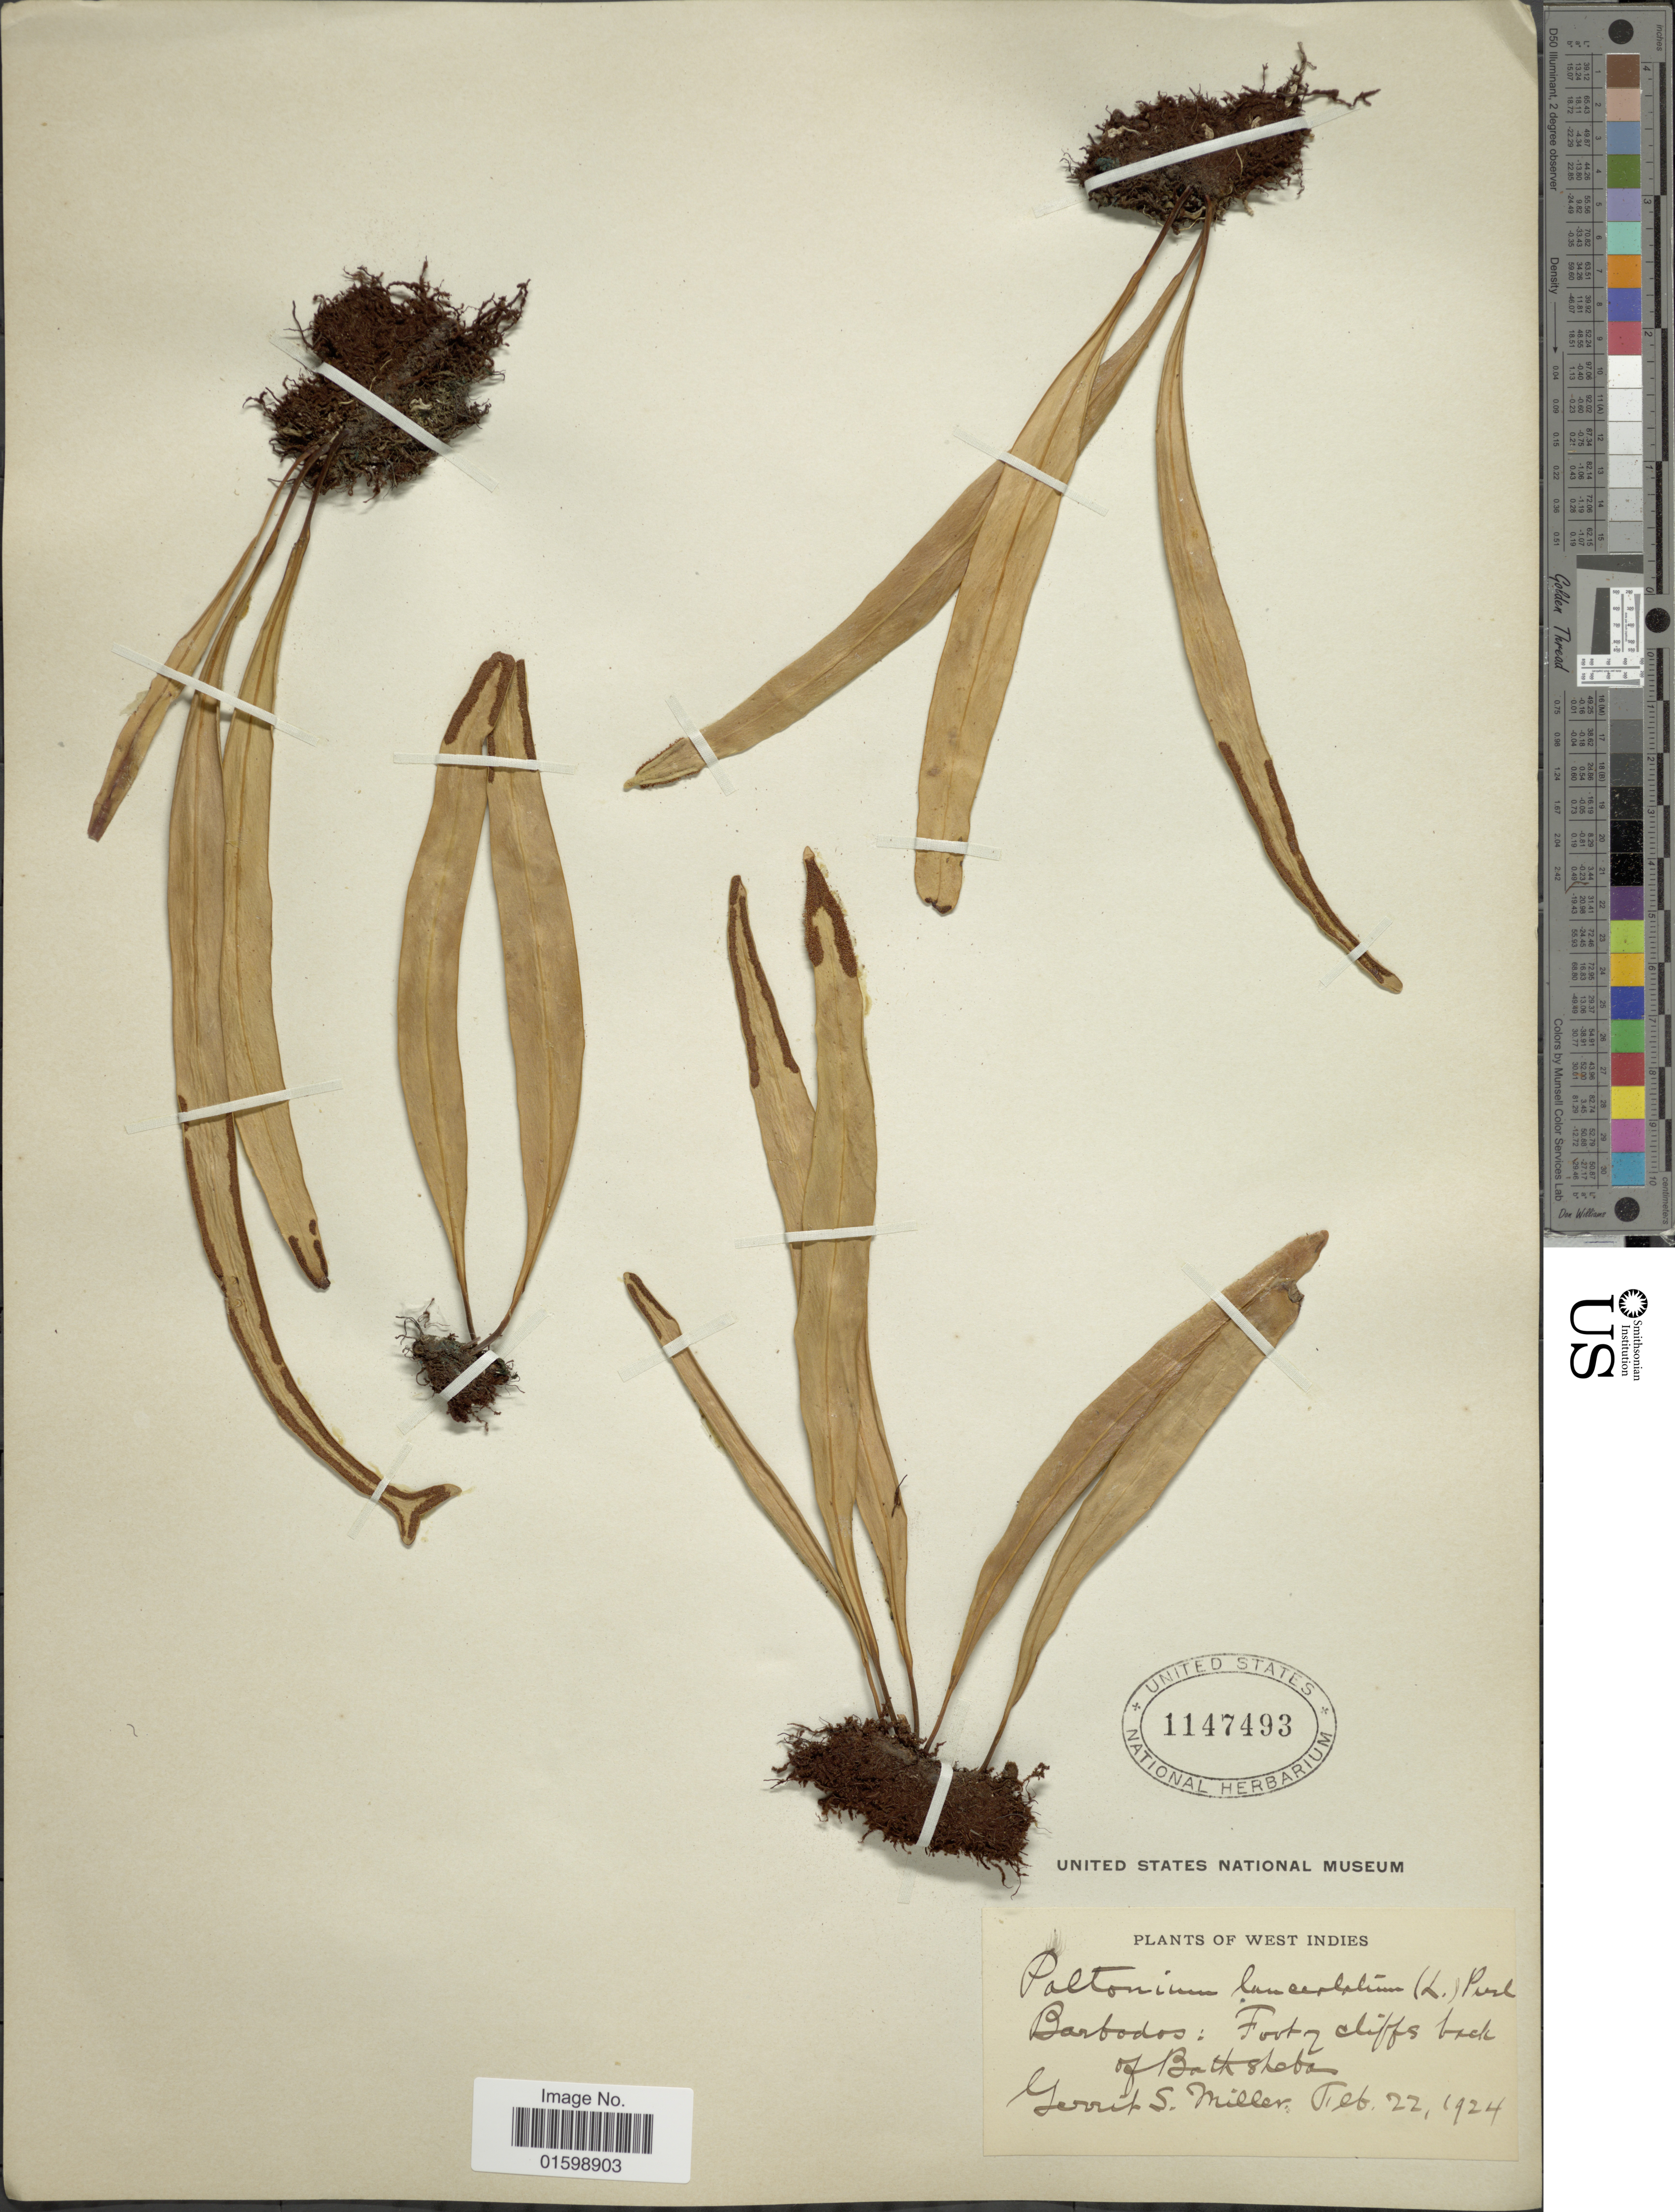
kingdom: Plantae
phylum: Tracheophyta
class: Polypodiopsida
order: Polypodiales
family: Polypodiaceae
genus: Pleopeltis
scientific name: Pleopeltis marginata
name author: A.R. Sm. & Tejero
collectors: G. S. Miller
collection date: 1924-02-22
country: Barbados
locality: West Indies, Foot of cliffs back of Bathsheba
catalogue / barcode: US 1147493